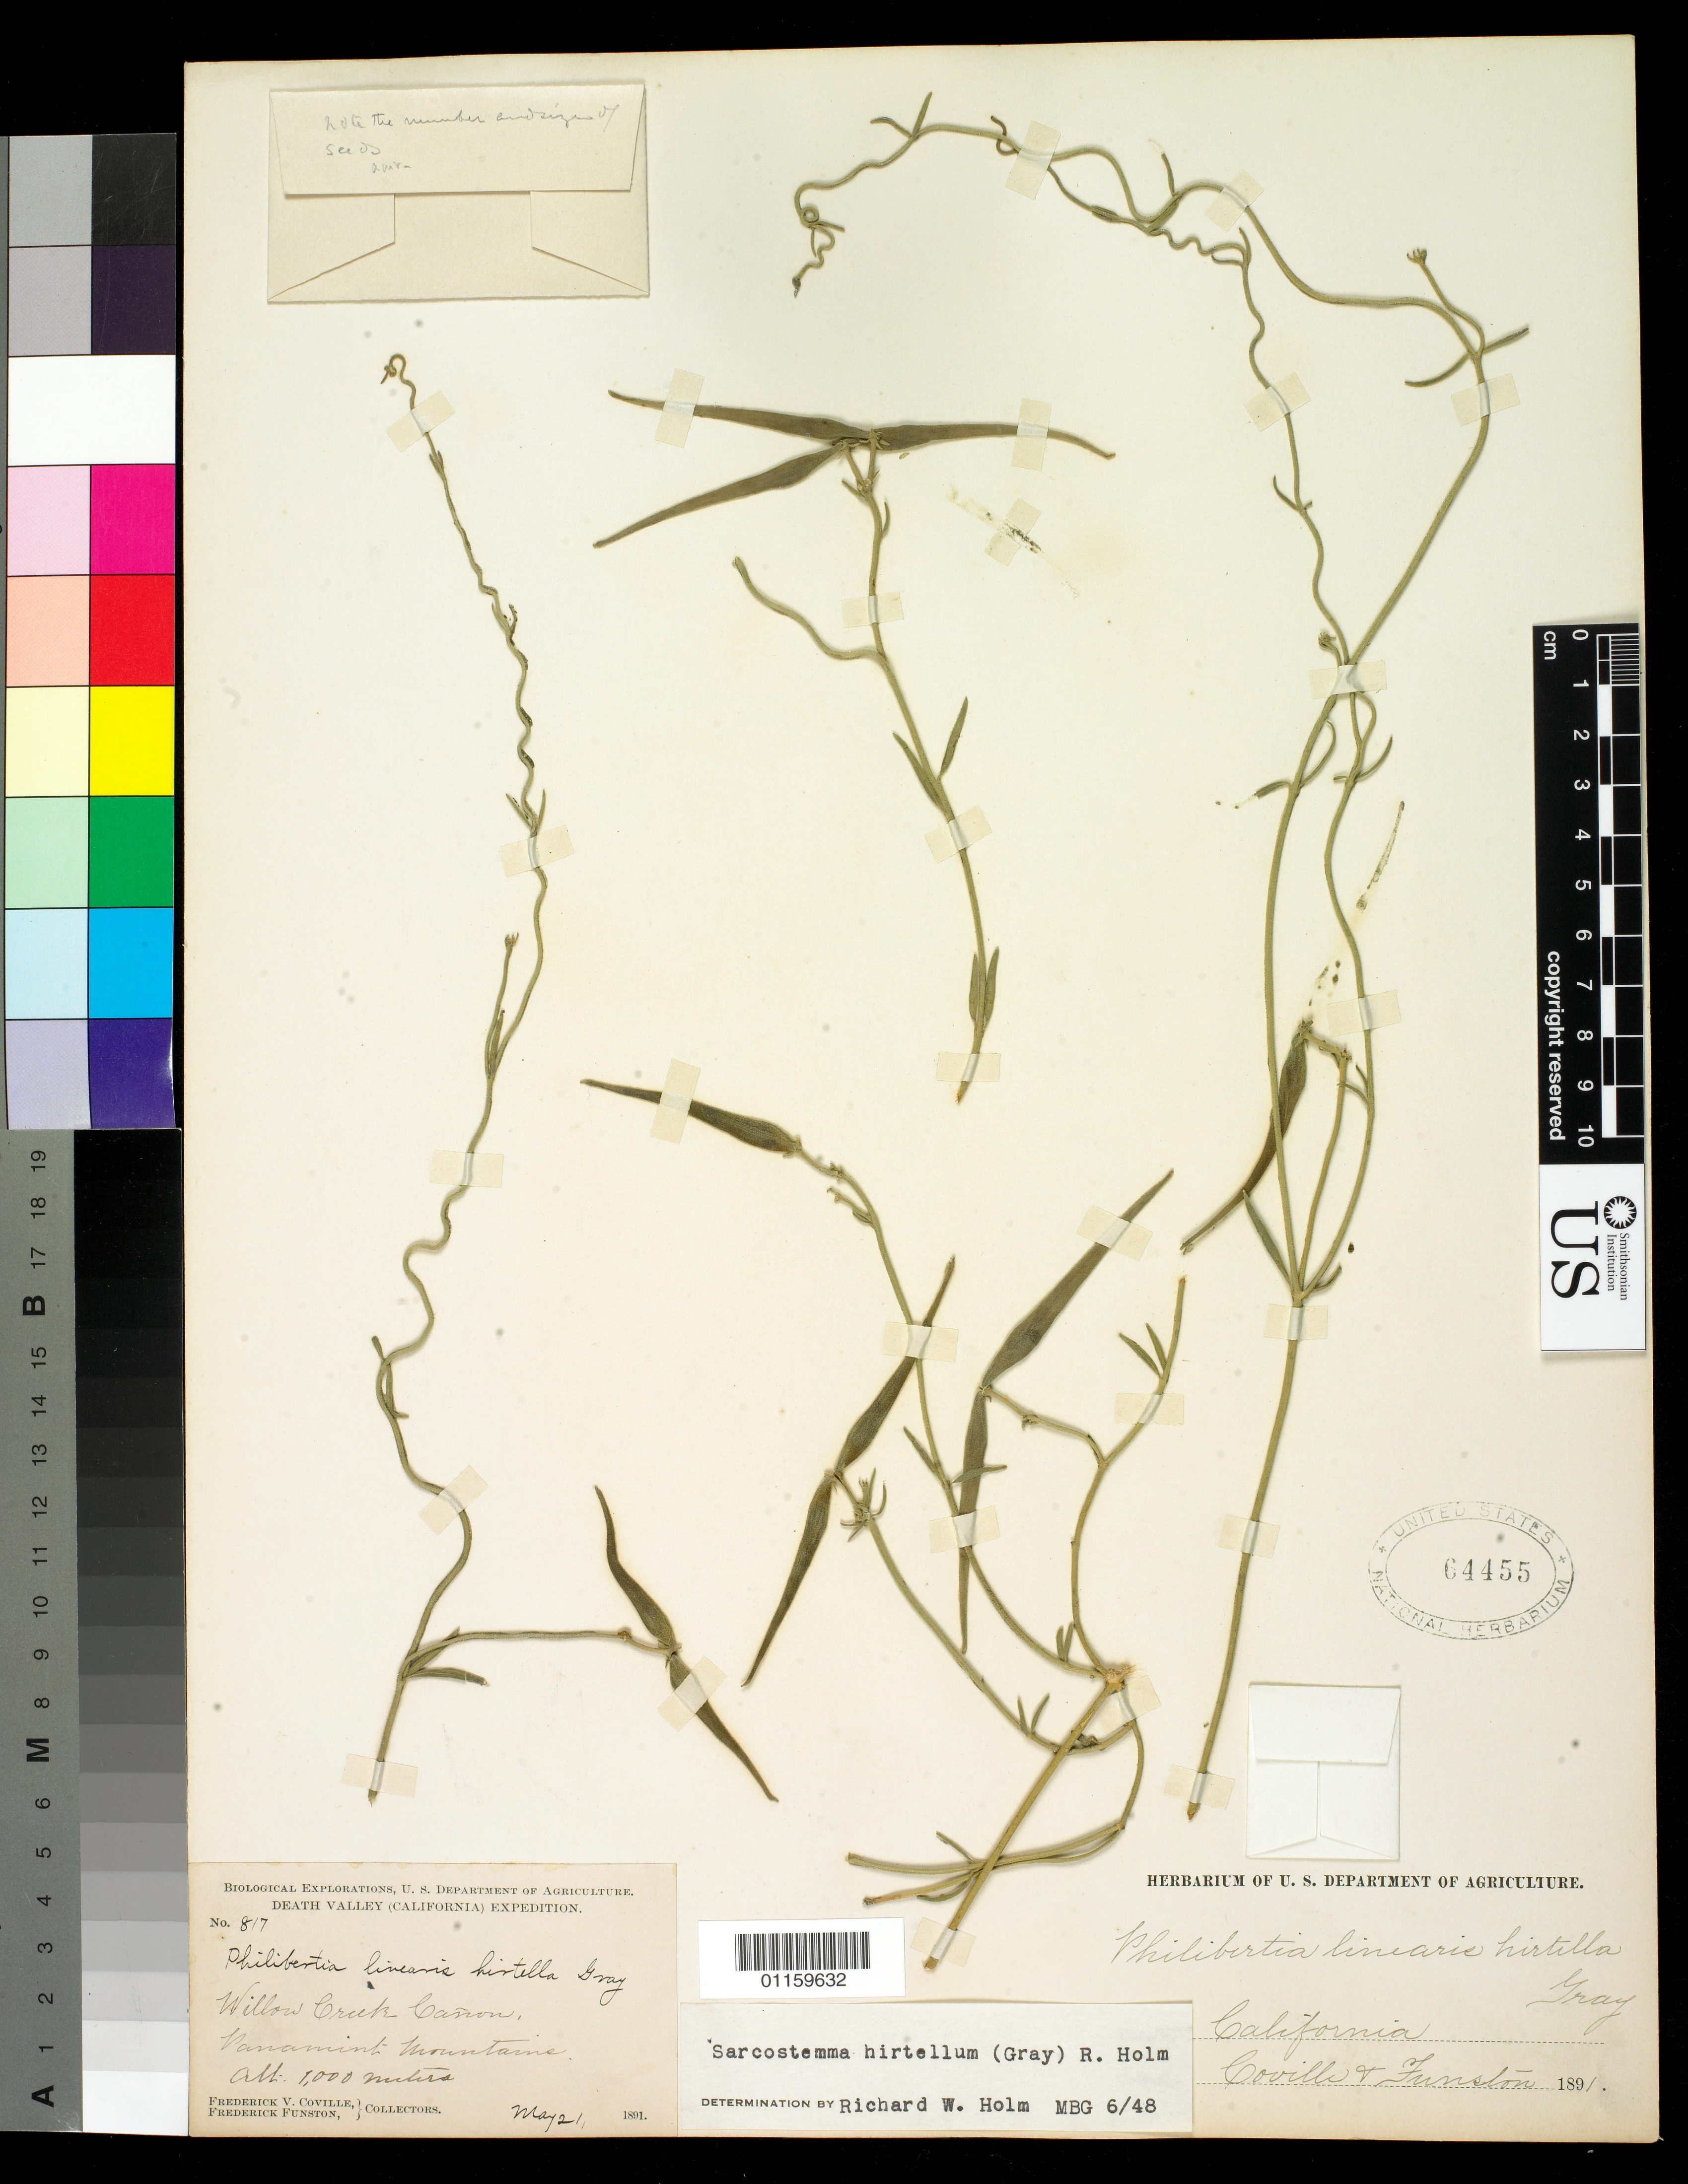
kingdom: Plantae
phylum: Tracheophyta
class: Magnoliopsida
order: Gentianales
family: Apocynaceae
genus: Sarcostemma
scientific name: Sarcostemma hirtellum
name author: (A. Gray) R.W. Holm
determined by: Holm, --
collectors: F. V. Coville & F. Funston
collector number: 817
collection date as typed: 21 May 1891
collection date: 1891-05-21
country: United States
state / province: California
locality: Willow Creek Canyon, Panamint Mts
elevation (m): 1000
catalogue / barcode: US 64455